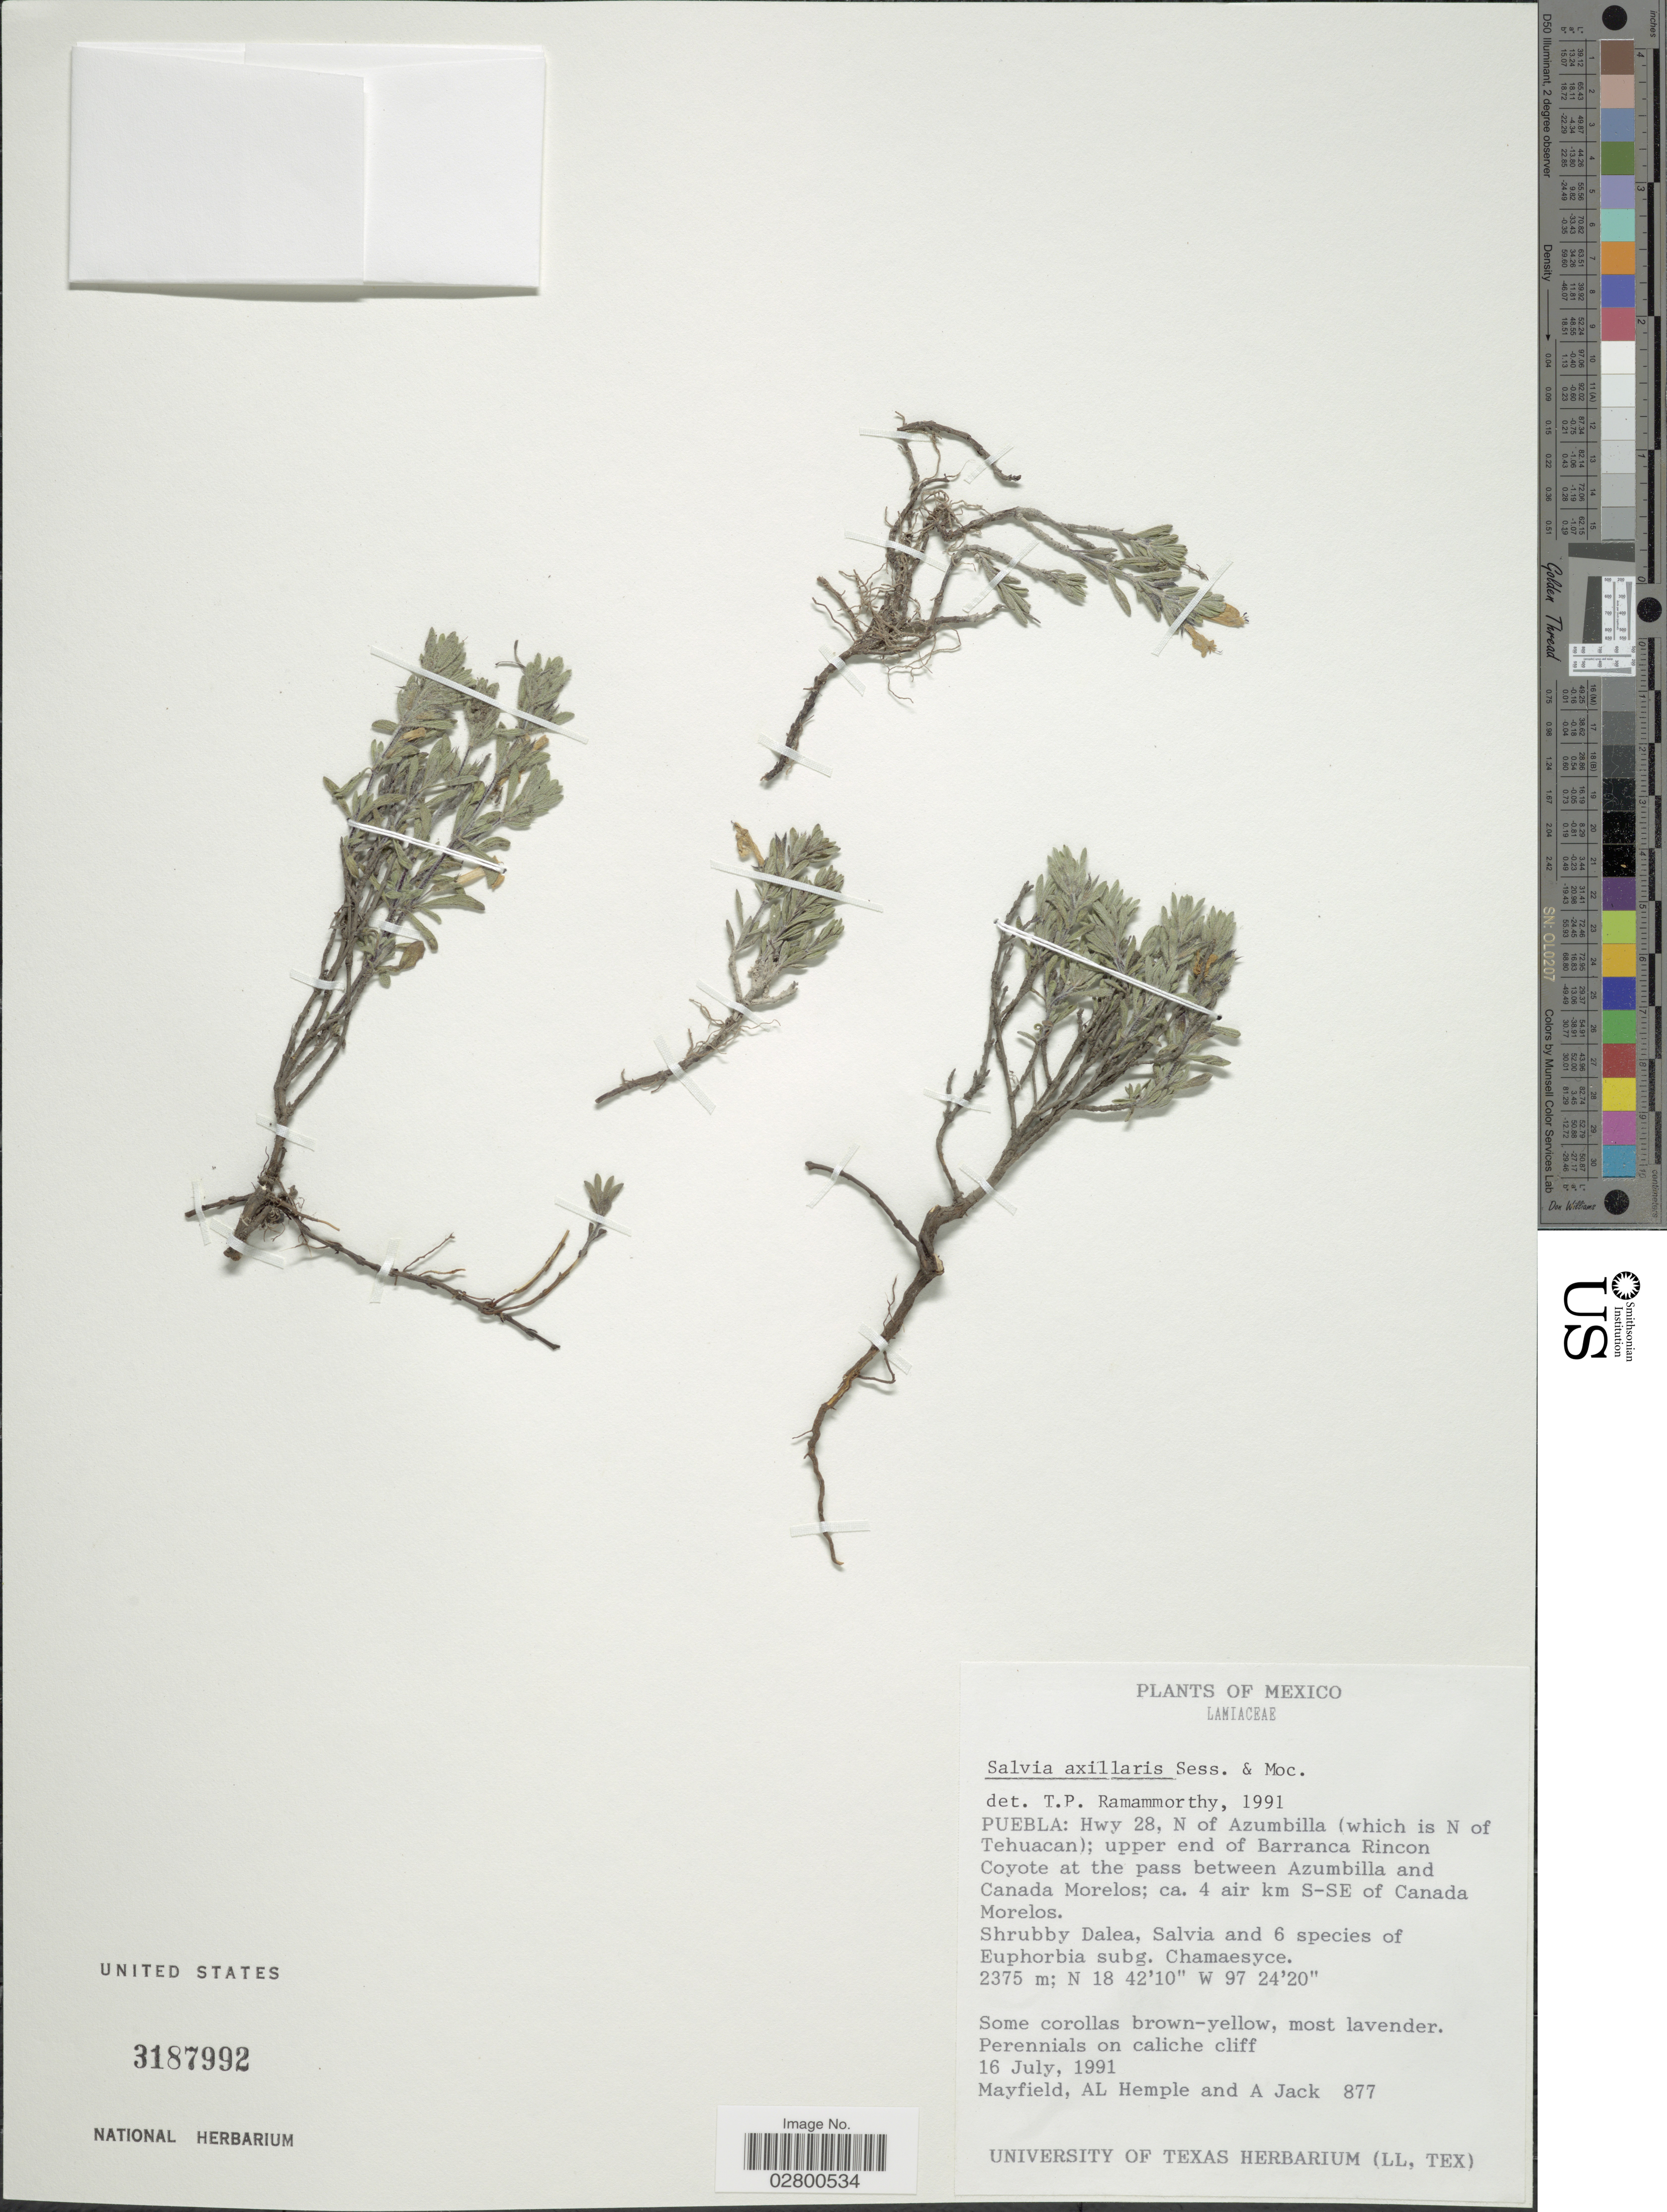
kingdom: Plantae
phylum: Tracheophyta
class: Magnoliopsida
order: Lamiales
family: Lamiaceae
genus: Salvia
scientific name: Salvia axillaris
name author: Moc. & Sessé ex Benth.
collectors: Mayfield, A. Hemple & A. Jack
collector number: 877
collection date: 1991-07-16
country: Mexico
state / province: Puebla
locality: Hwy 28, N of Azumbilla (which is N of Tehuacan); upper end of Barranca Rincon Coyote at the pass between Azumbilla and Canada Morelos; ca. 4 air km S-SE of Canada Morelos.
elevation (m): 2375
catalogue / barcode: US 3187992